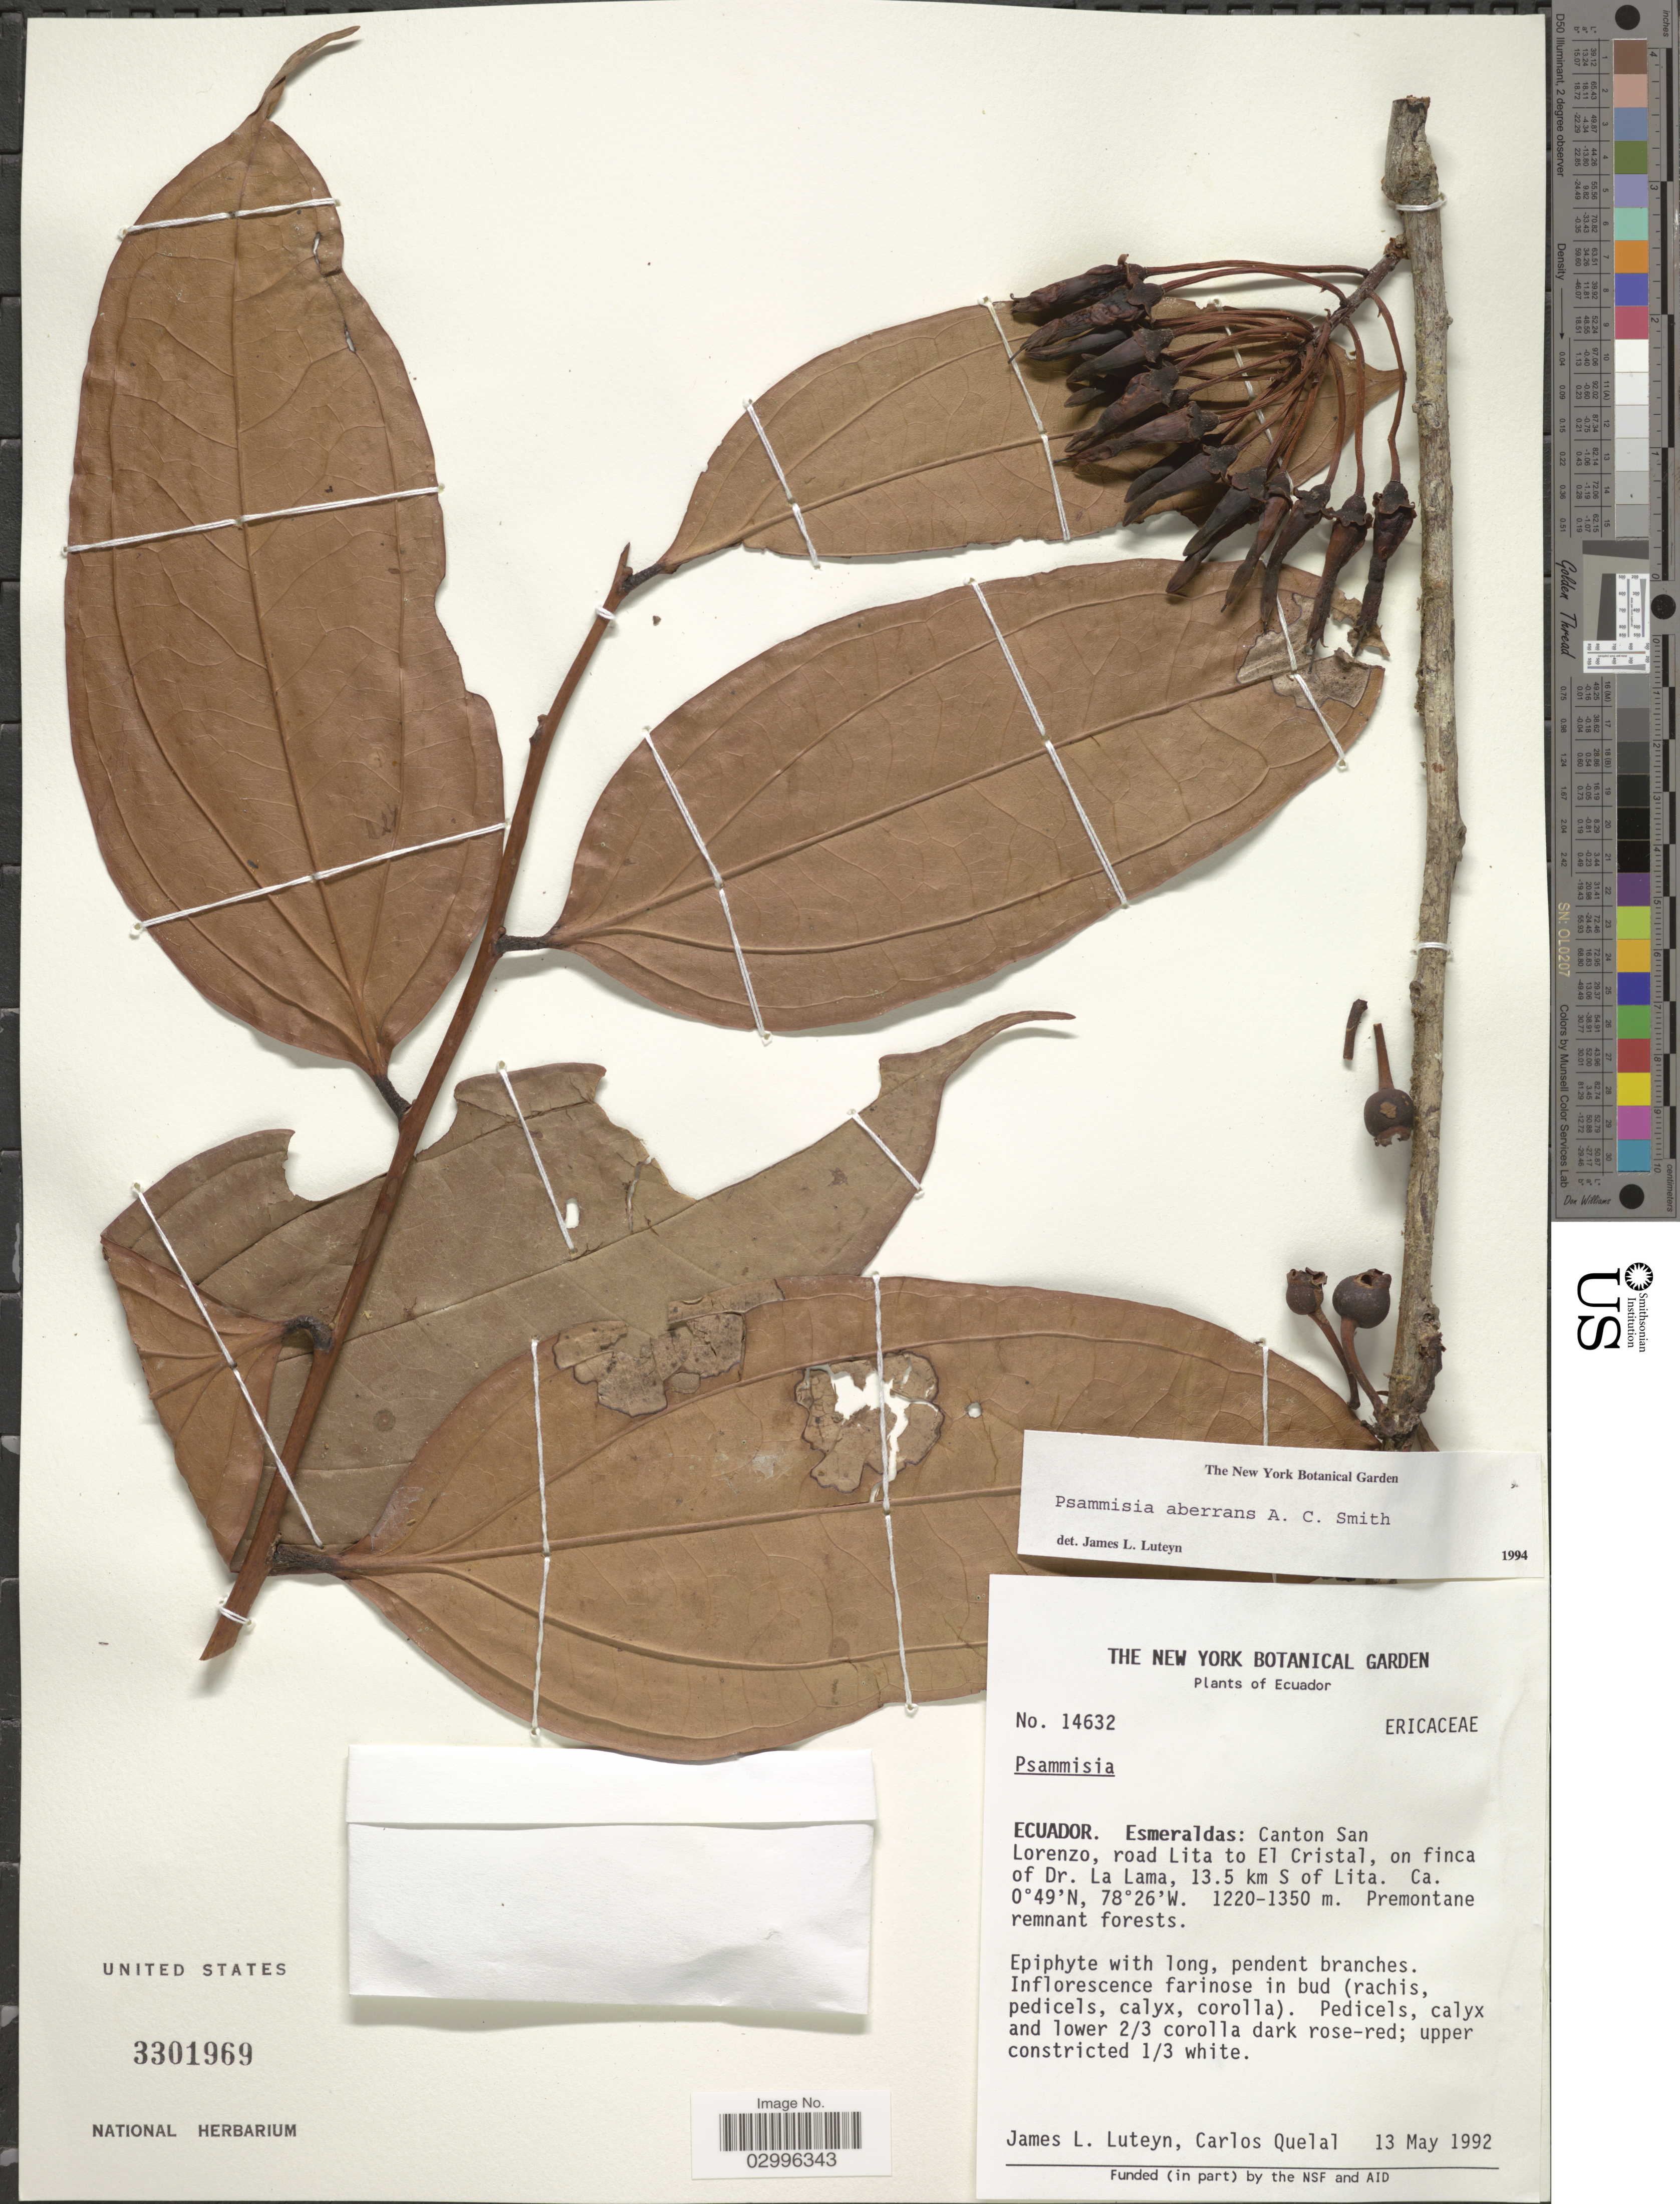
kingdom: Plantae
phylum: Tracheophyta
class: Magnoliopsida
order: Ericales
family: Ericaceae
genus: Psammisia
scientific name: Psammisia aberrans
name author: A.C. Sm.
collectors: J. L. Luteyn & C. Quelal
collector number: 14632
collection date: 1992-05-13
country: Ecuador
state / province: Esmeraldas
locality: Canton San Lorenzo, road Lita to El Cristal, on finca of Dr. La Lama, 13.5 km S of Lita.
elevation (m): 1220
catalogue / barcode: US 3301969